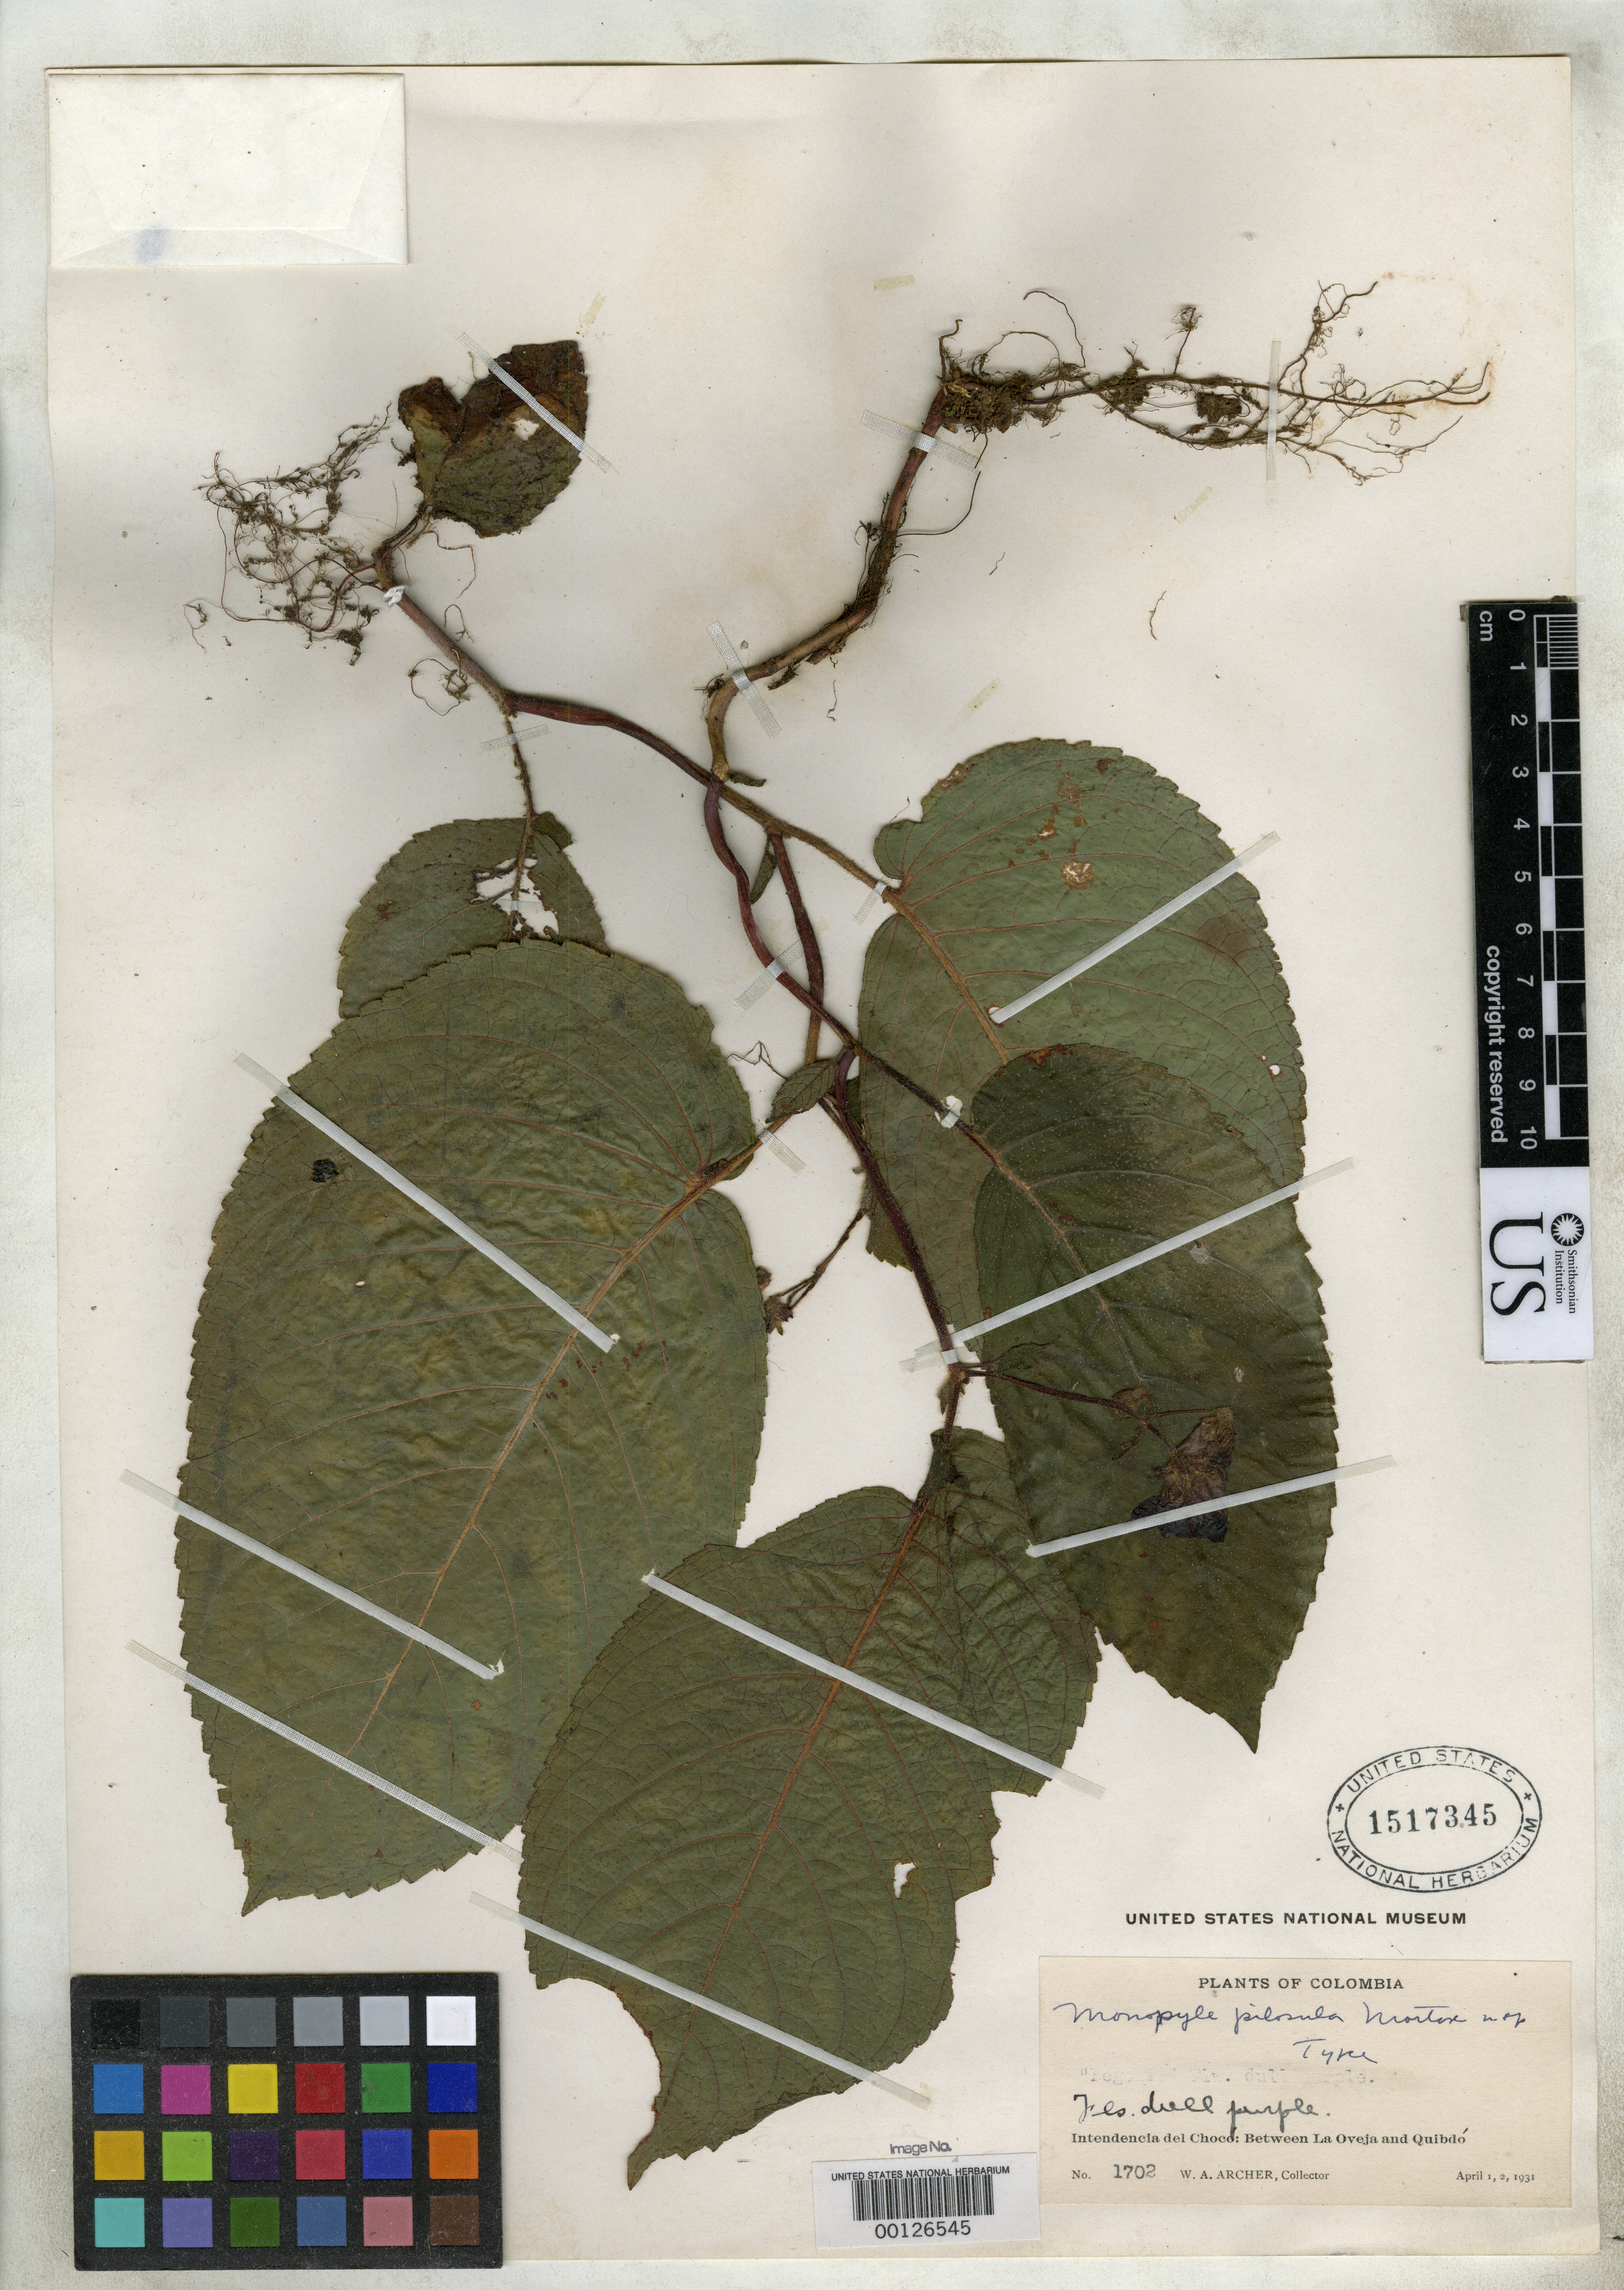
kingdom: Plantae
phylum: Tracheophyta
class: Magnoliopsida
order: Lamiales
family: Gesneriaceae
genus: Monopyle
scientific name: Monopyle pilosula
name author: C.V. Morton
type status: Holotype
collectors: W. A. Archer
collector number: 1702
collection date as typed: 01 Apr 1931 and 02 Apr 1931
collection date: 1931-04-01,1931-04-02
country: Colombia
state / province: Chocó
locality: Between La Oveja and Quibdo.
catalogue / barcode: US 1517345